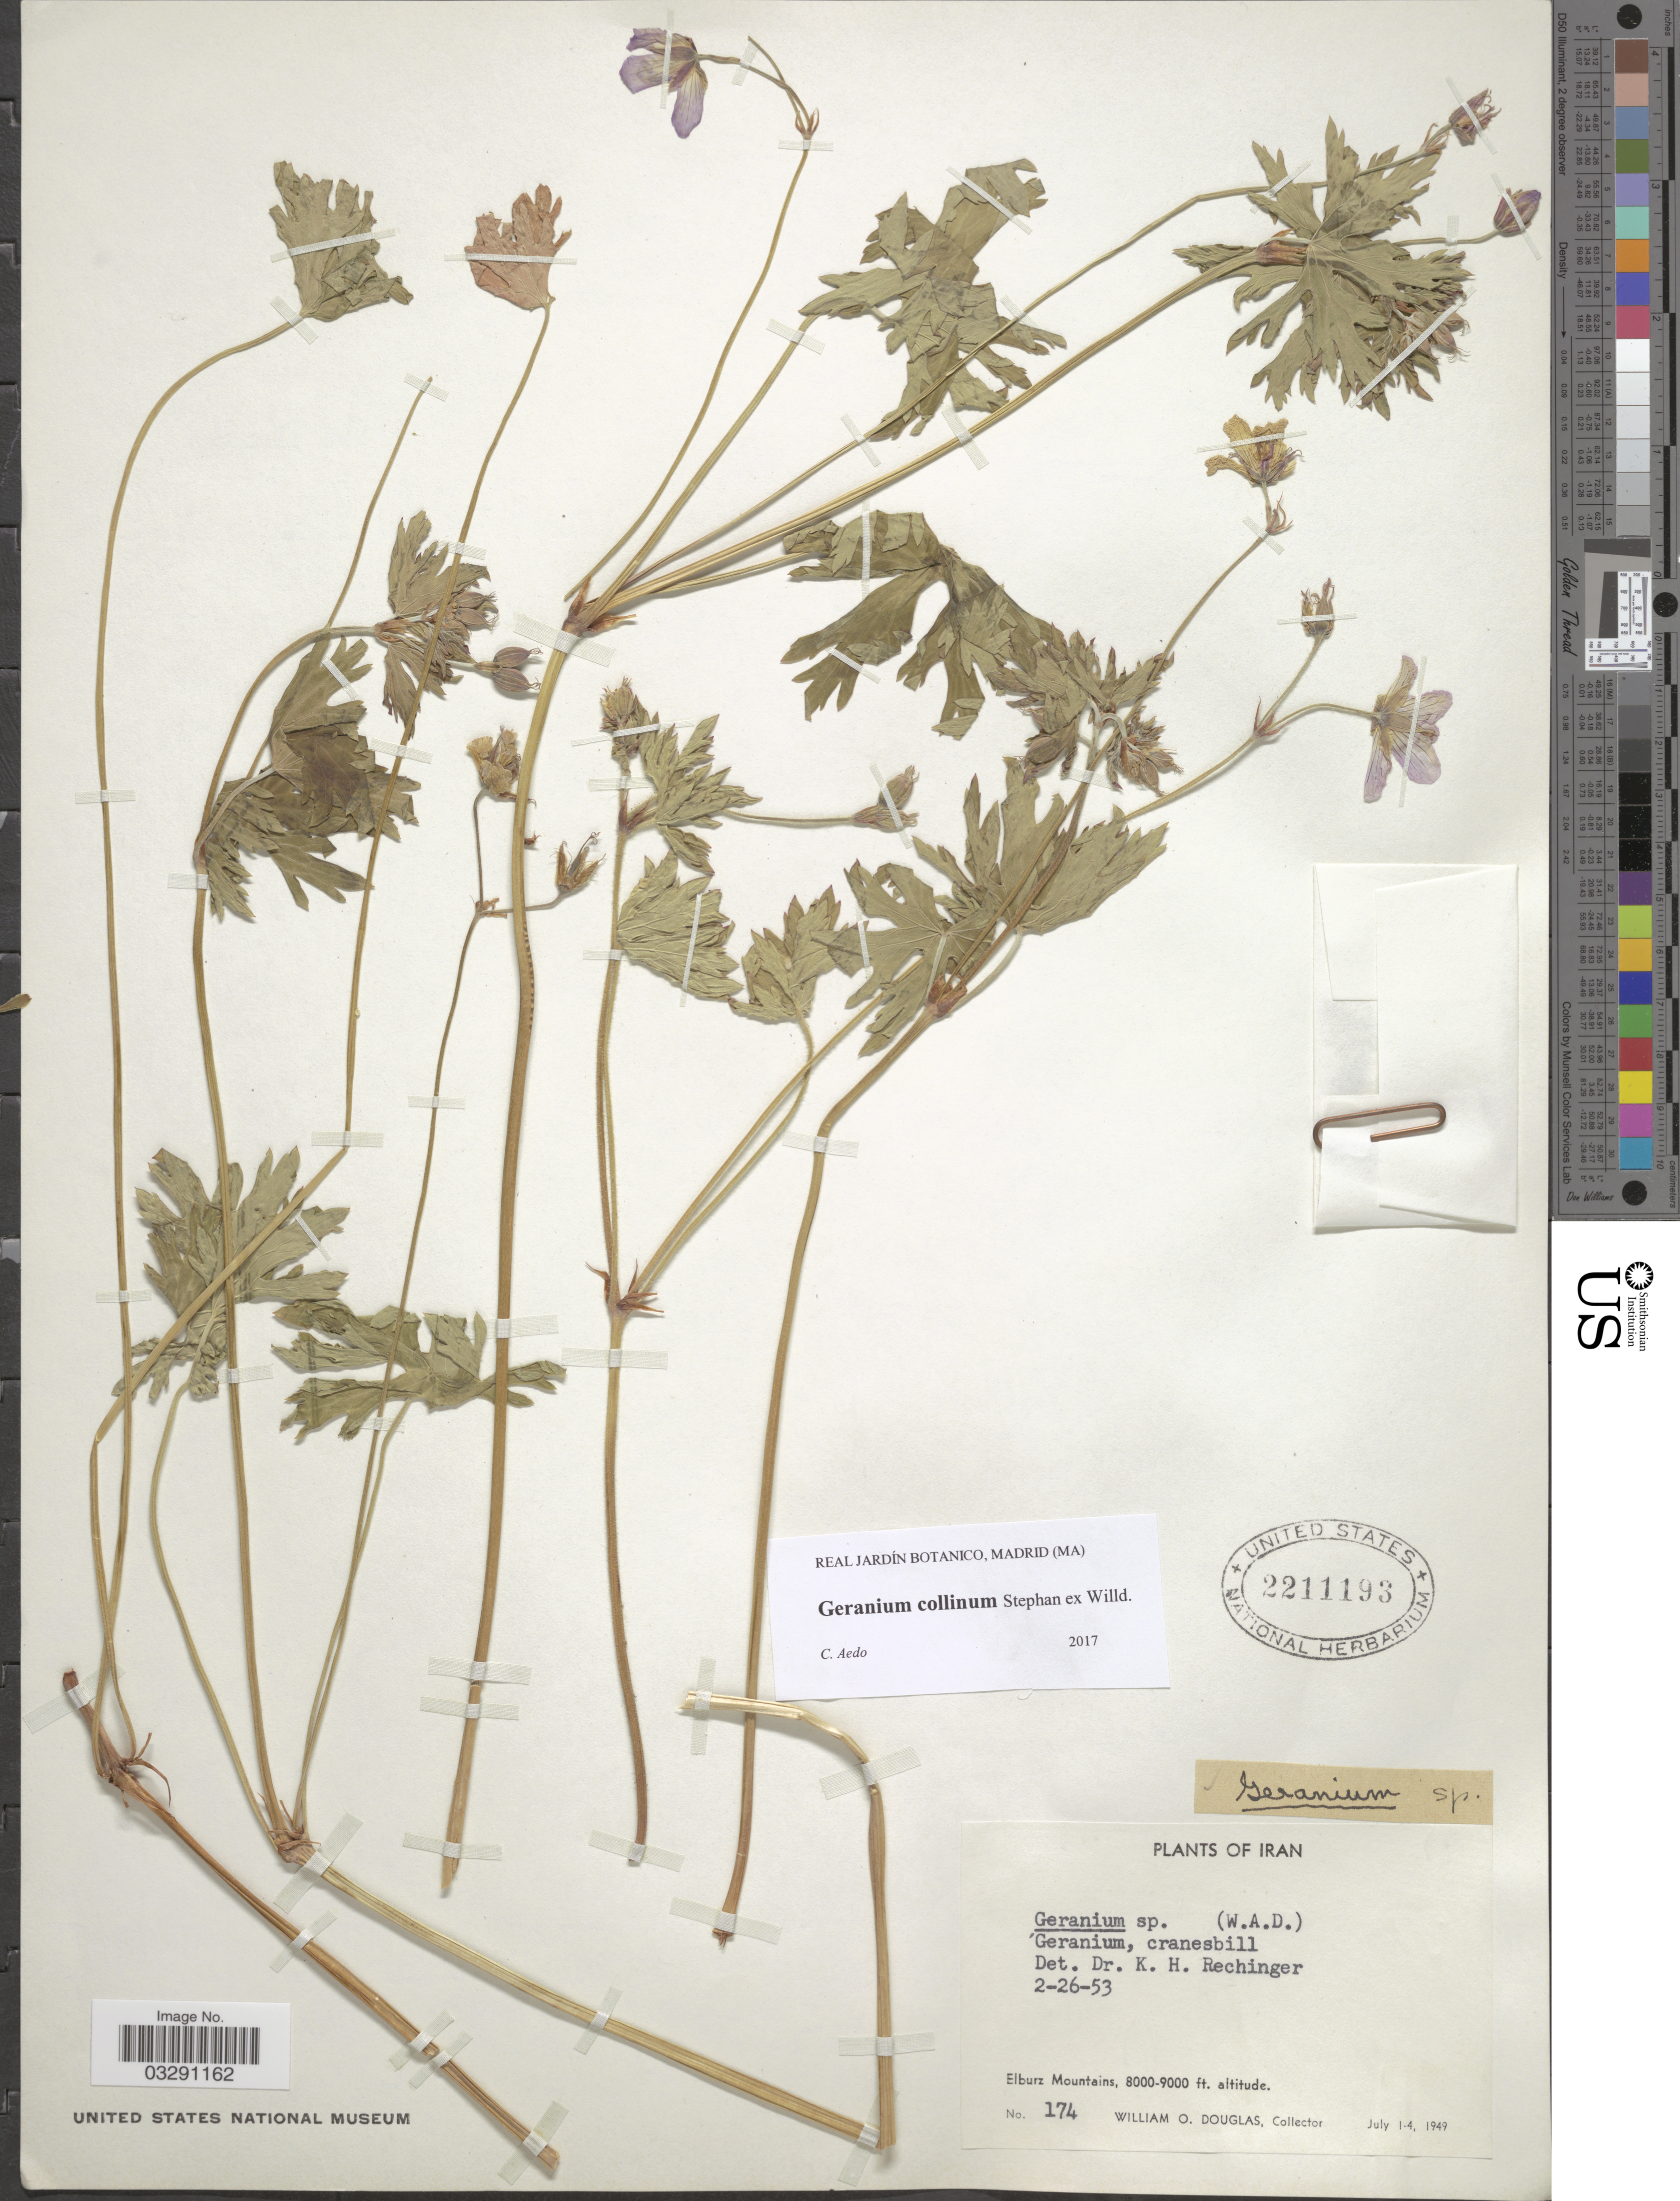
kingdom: Plantae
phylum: Tracheophyta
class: Magnoliopsida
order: Geraniales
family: Geraniaceae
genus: Geranium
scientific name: Geranium collinum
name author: Stephan ex Willd.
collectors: W. Douglas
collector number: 174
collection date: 1949-07-01/1949-07-04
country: Iran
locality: Elburz Mountains.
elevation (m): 2438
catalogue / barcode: US 2211193